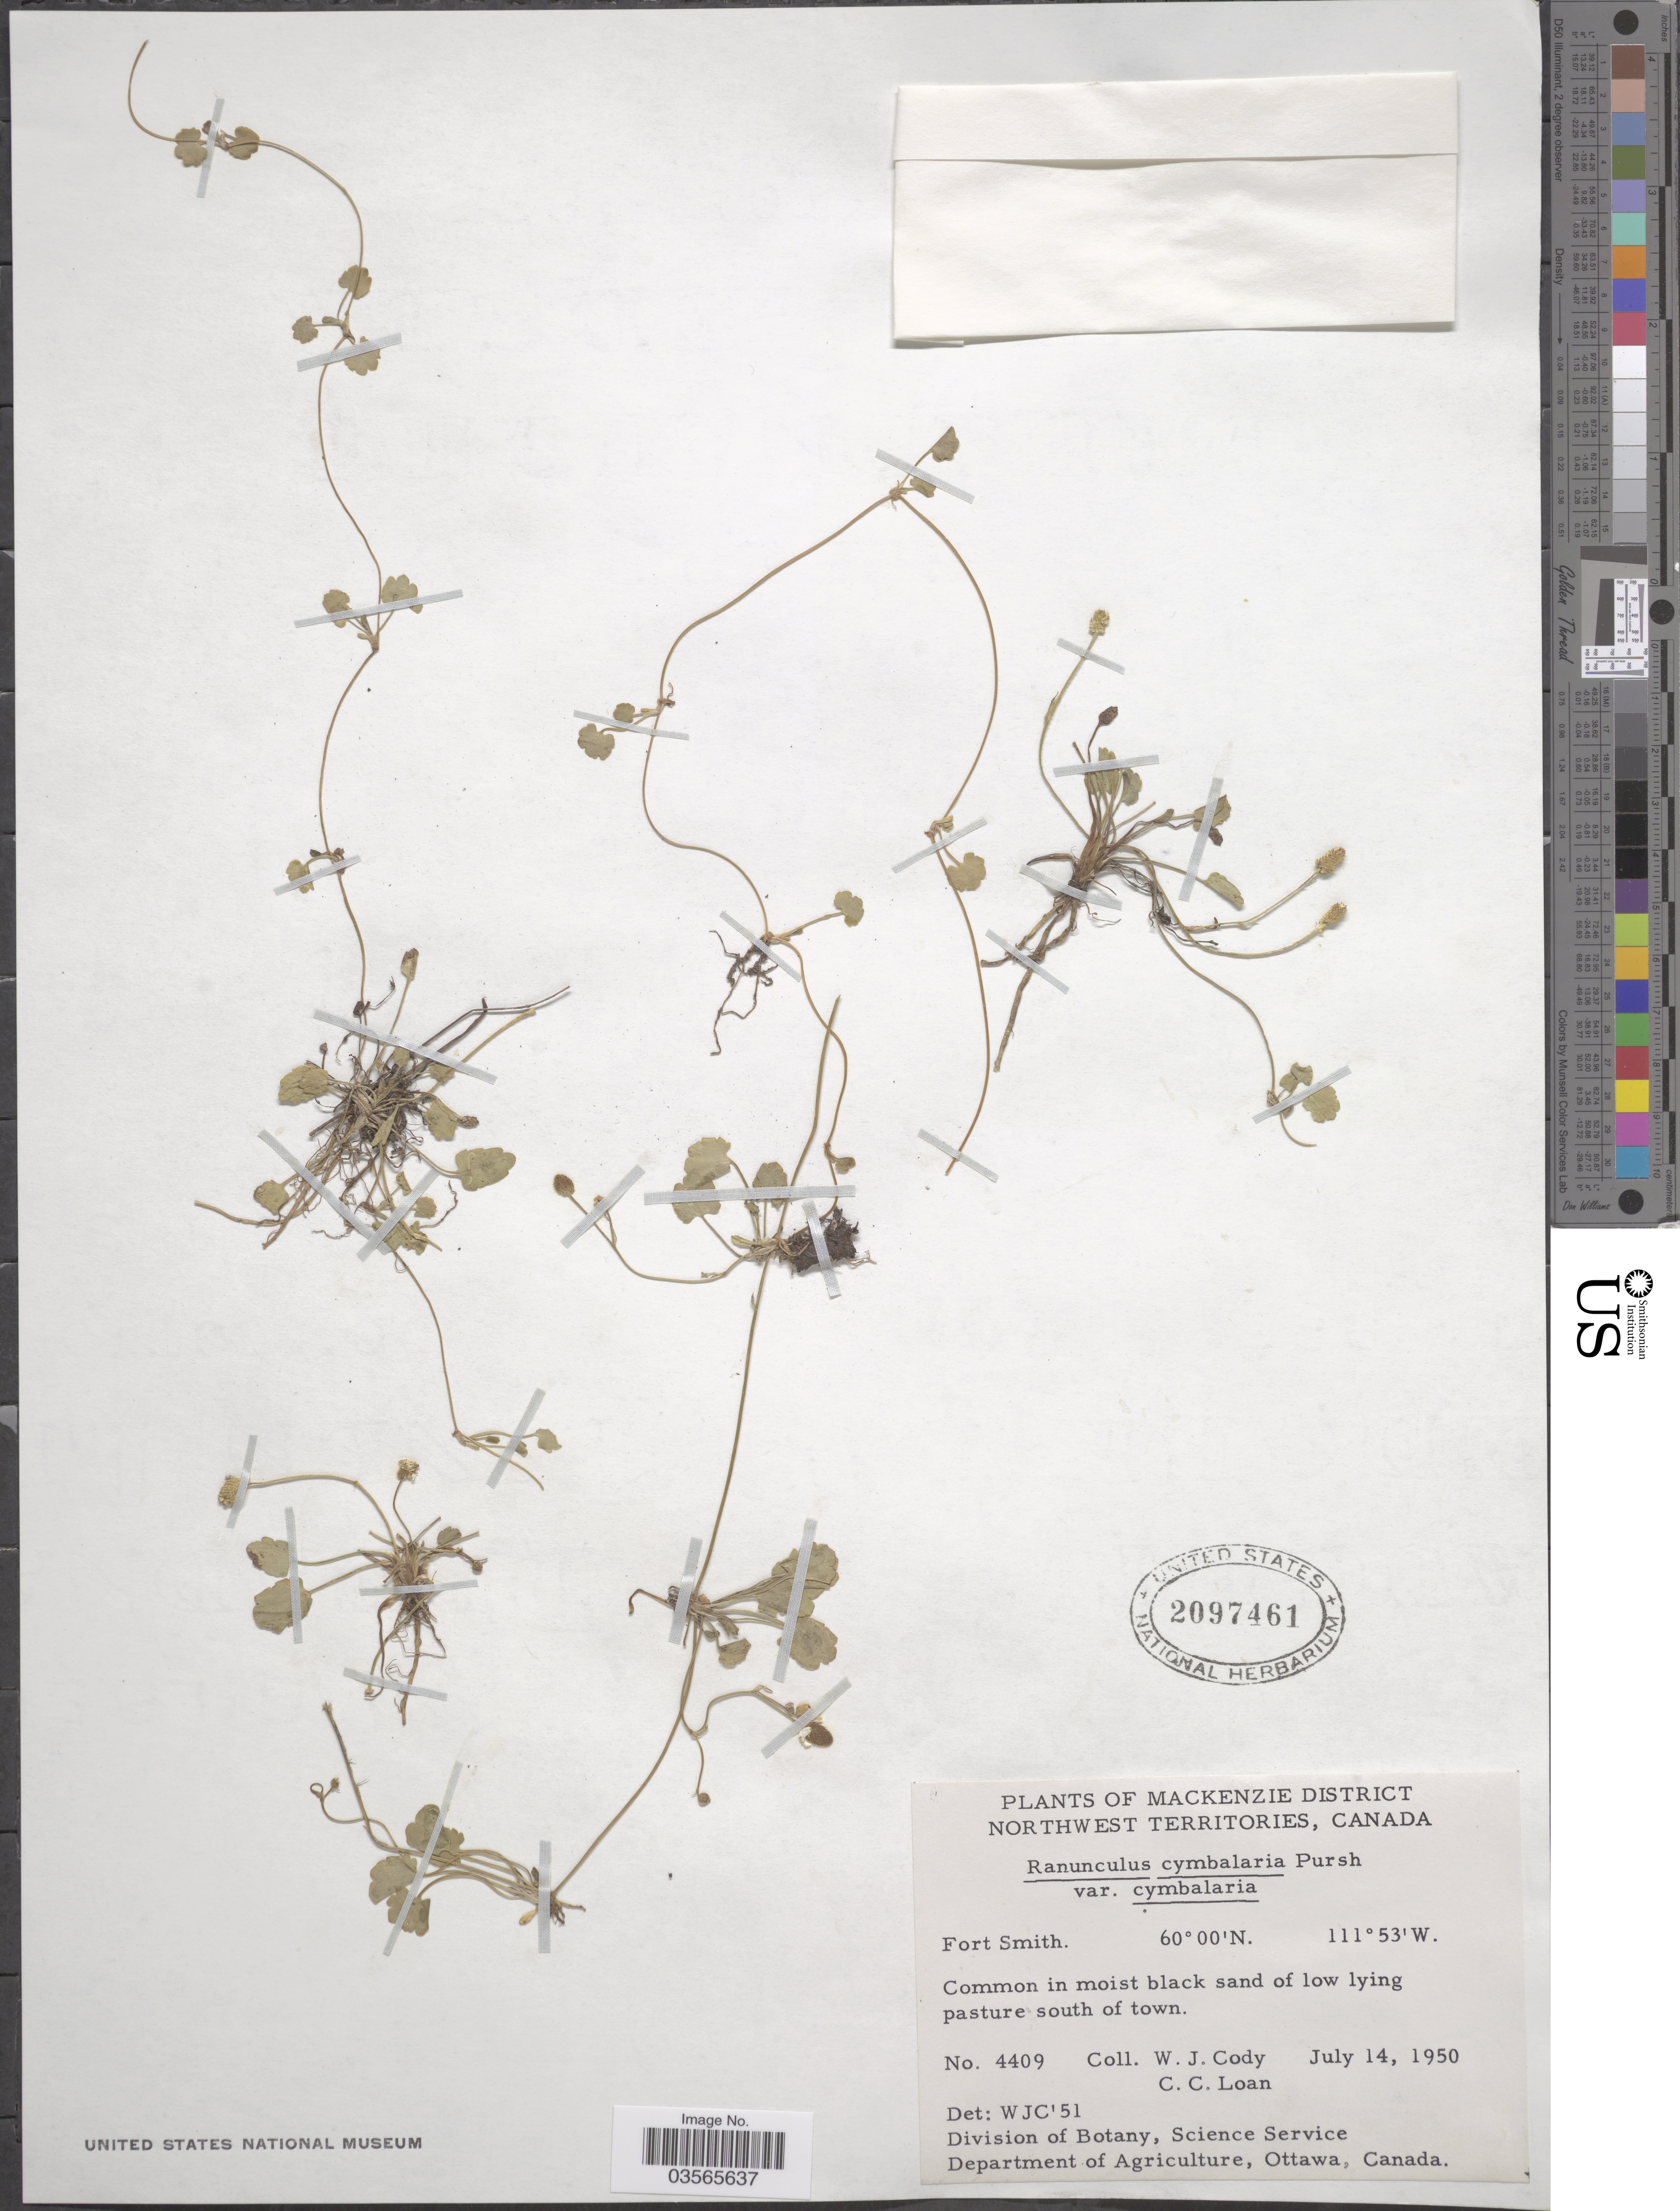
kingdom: Plantae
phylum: Tracheophyta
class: Magnoliopsida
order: Ranunculales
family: Ranunculaceae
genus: Halerpestes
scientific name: Halerpestes cymbalaria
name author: (Pursh) Greene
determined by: Strong, M. T., (US), Smithsonian Institution - National Museum of Natural History (UNITED STATES)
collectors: W. Cody & C. Loan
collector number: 4409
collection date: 1950-07-14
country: Canada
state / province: Northwest Territories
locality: Mackenzie District. Fort Smith. Common in moist black sand of low lying pasture south of town.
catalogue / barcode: US 2097461